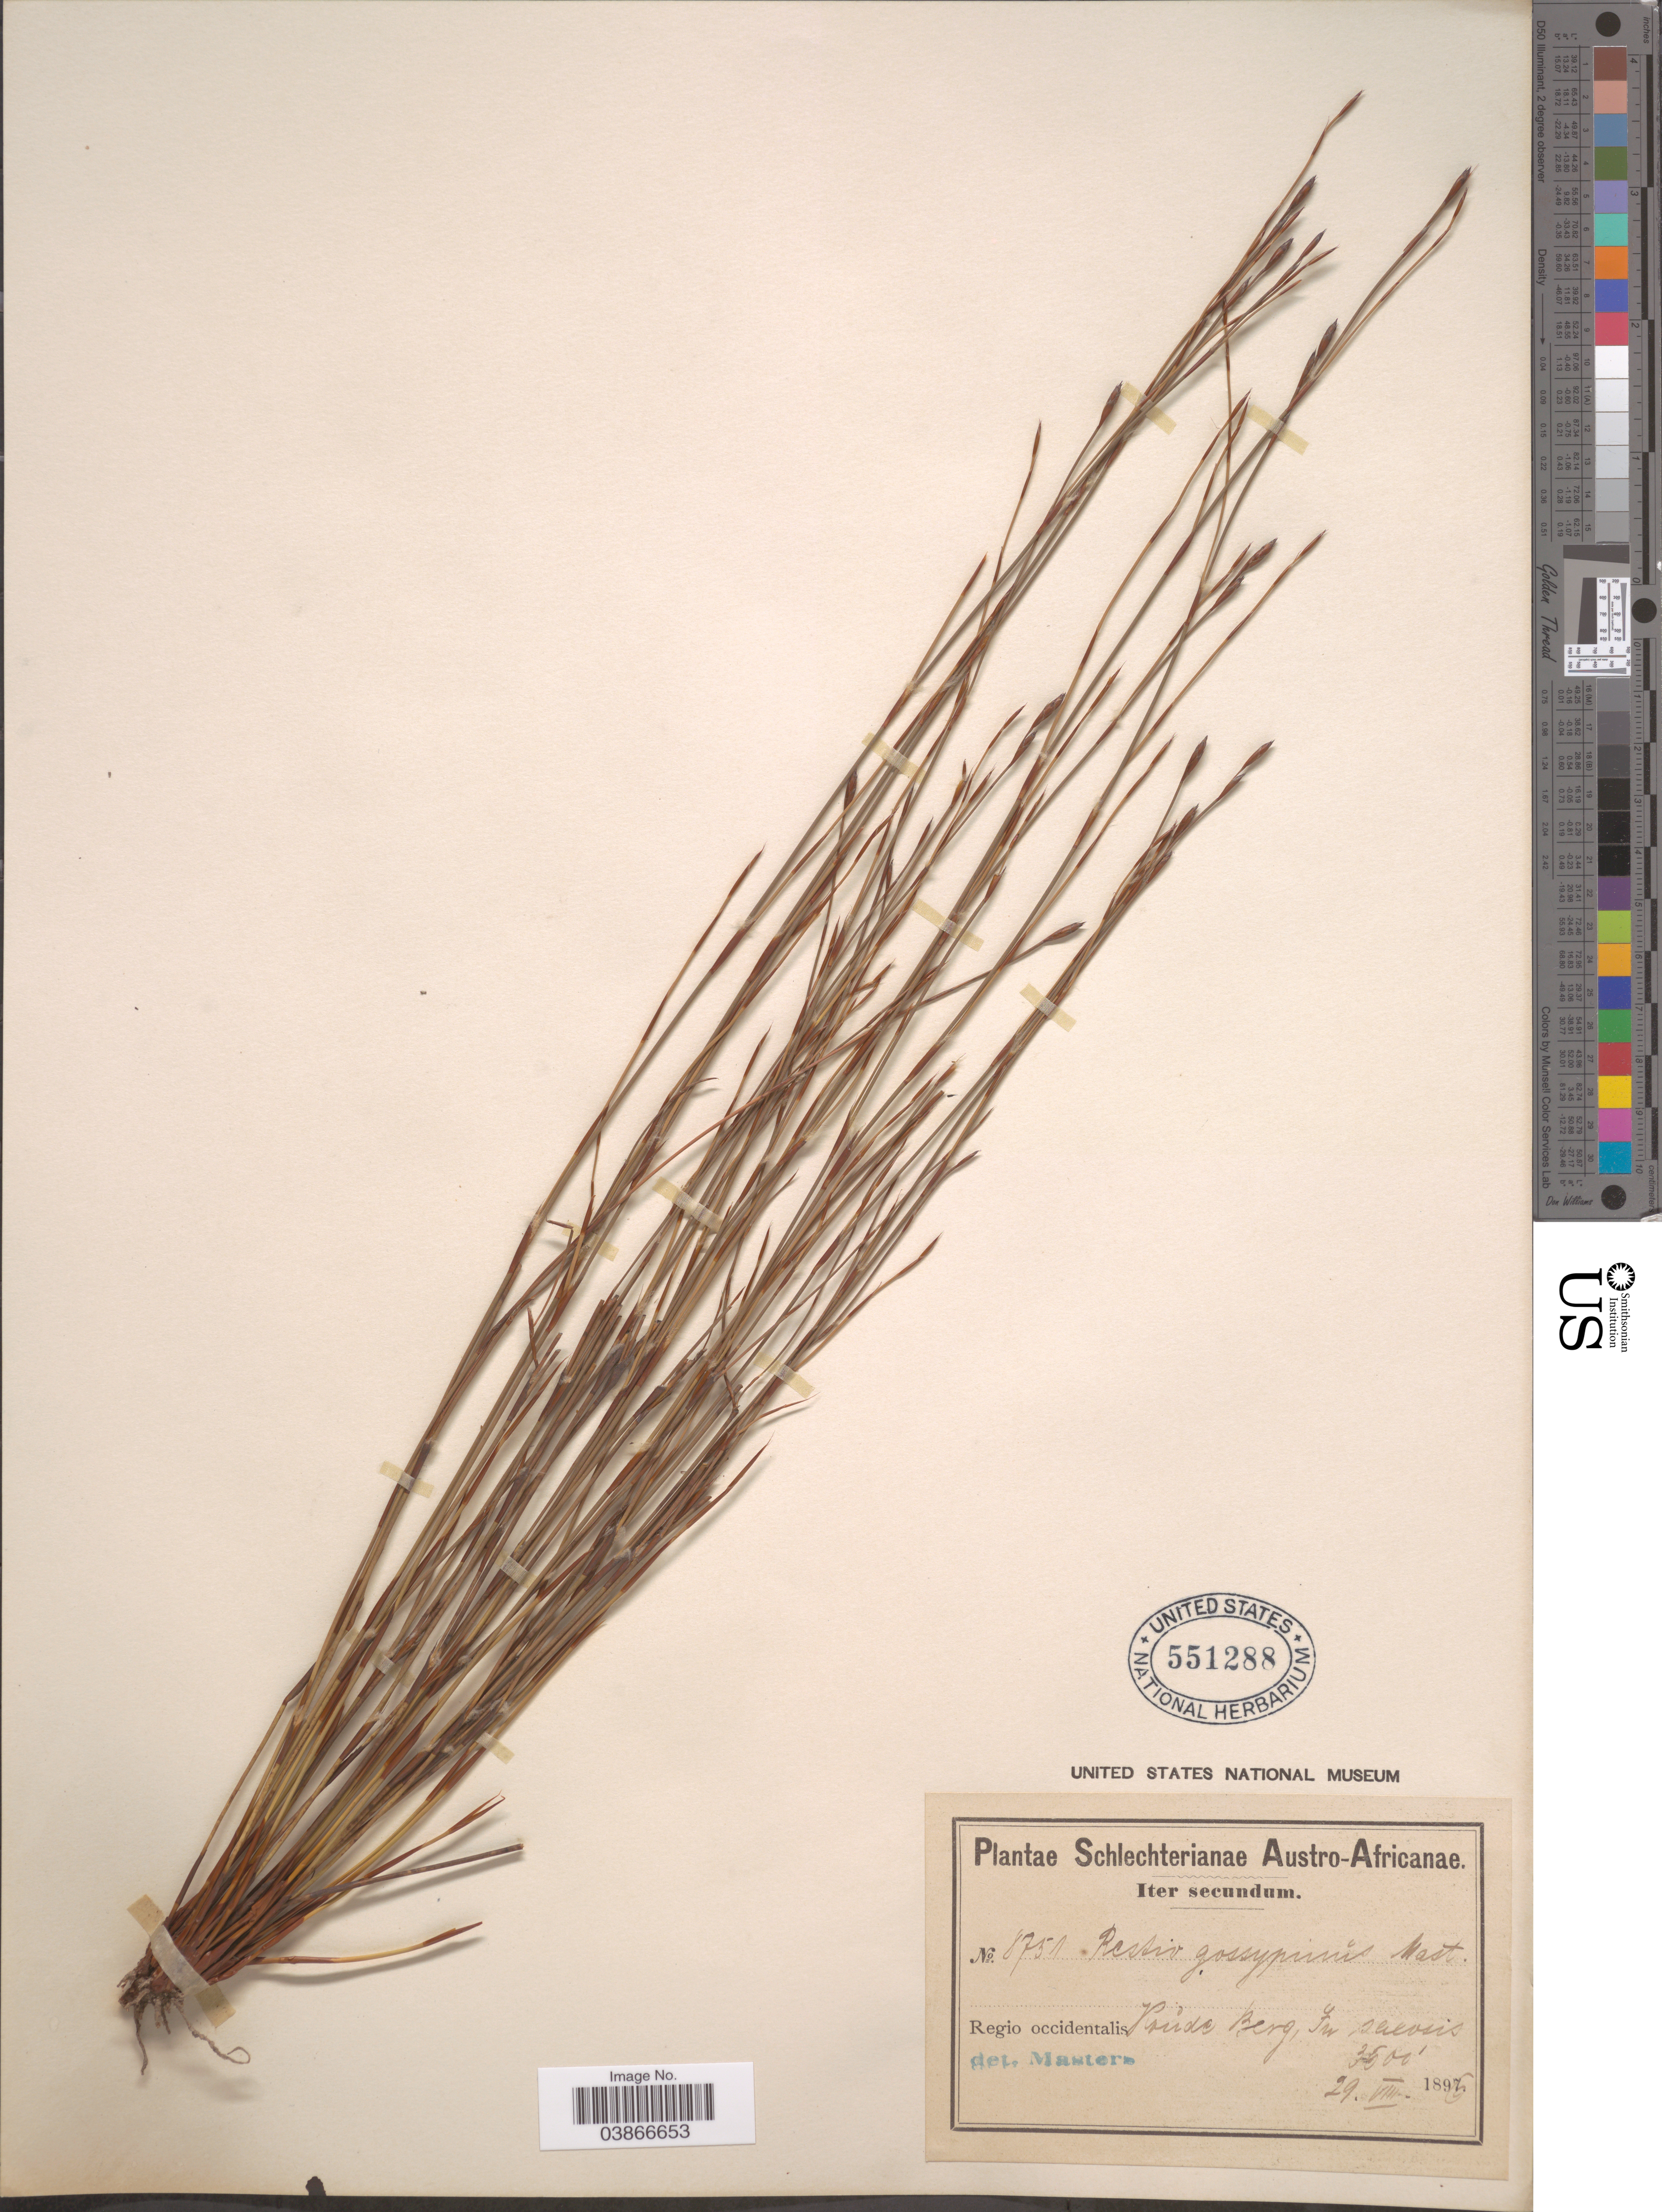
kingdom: Plantae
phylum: Tracheophyta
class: Liliopsida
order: Poales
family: Restionaceae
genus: Restio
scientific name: Restio gossypinus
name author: Mast.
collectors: Schlechter, --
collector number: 8751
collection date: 1896-08-29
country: South Africa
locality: Austro-Africanæ. Regio occidentalis Ronde Berg, in saxosis.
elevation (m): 1067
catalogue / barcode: US 551288